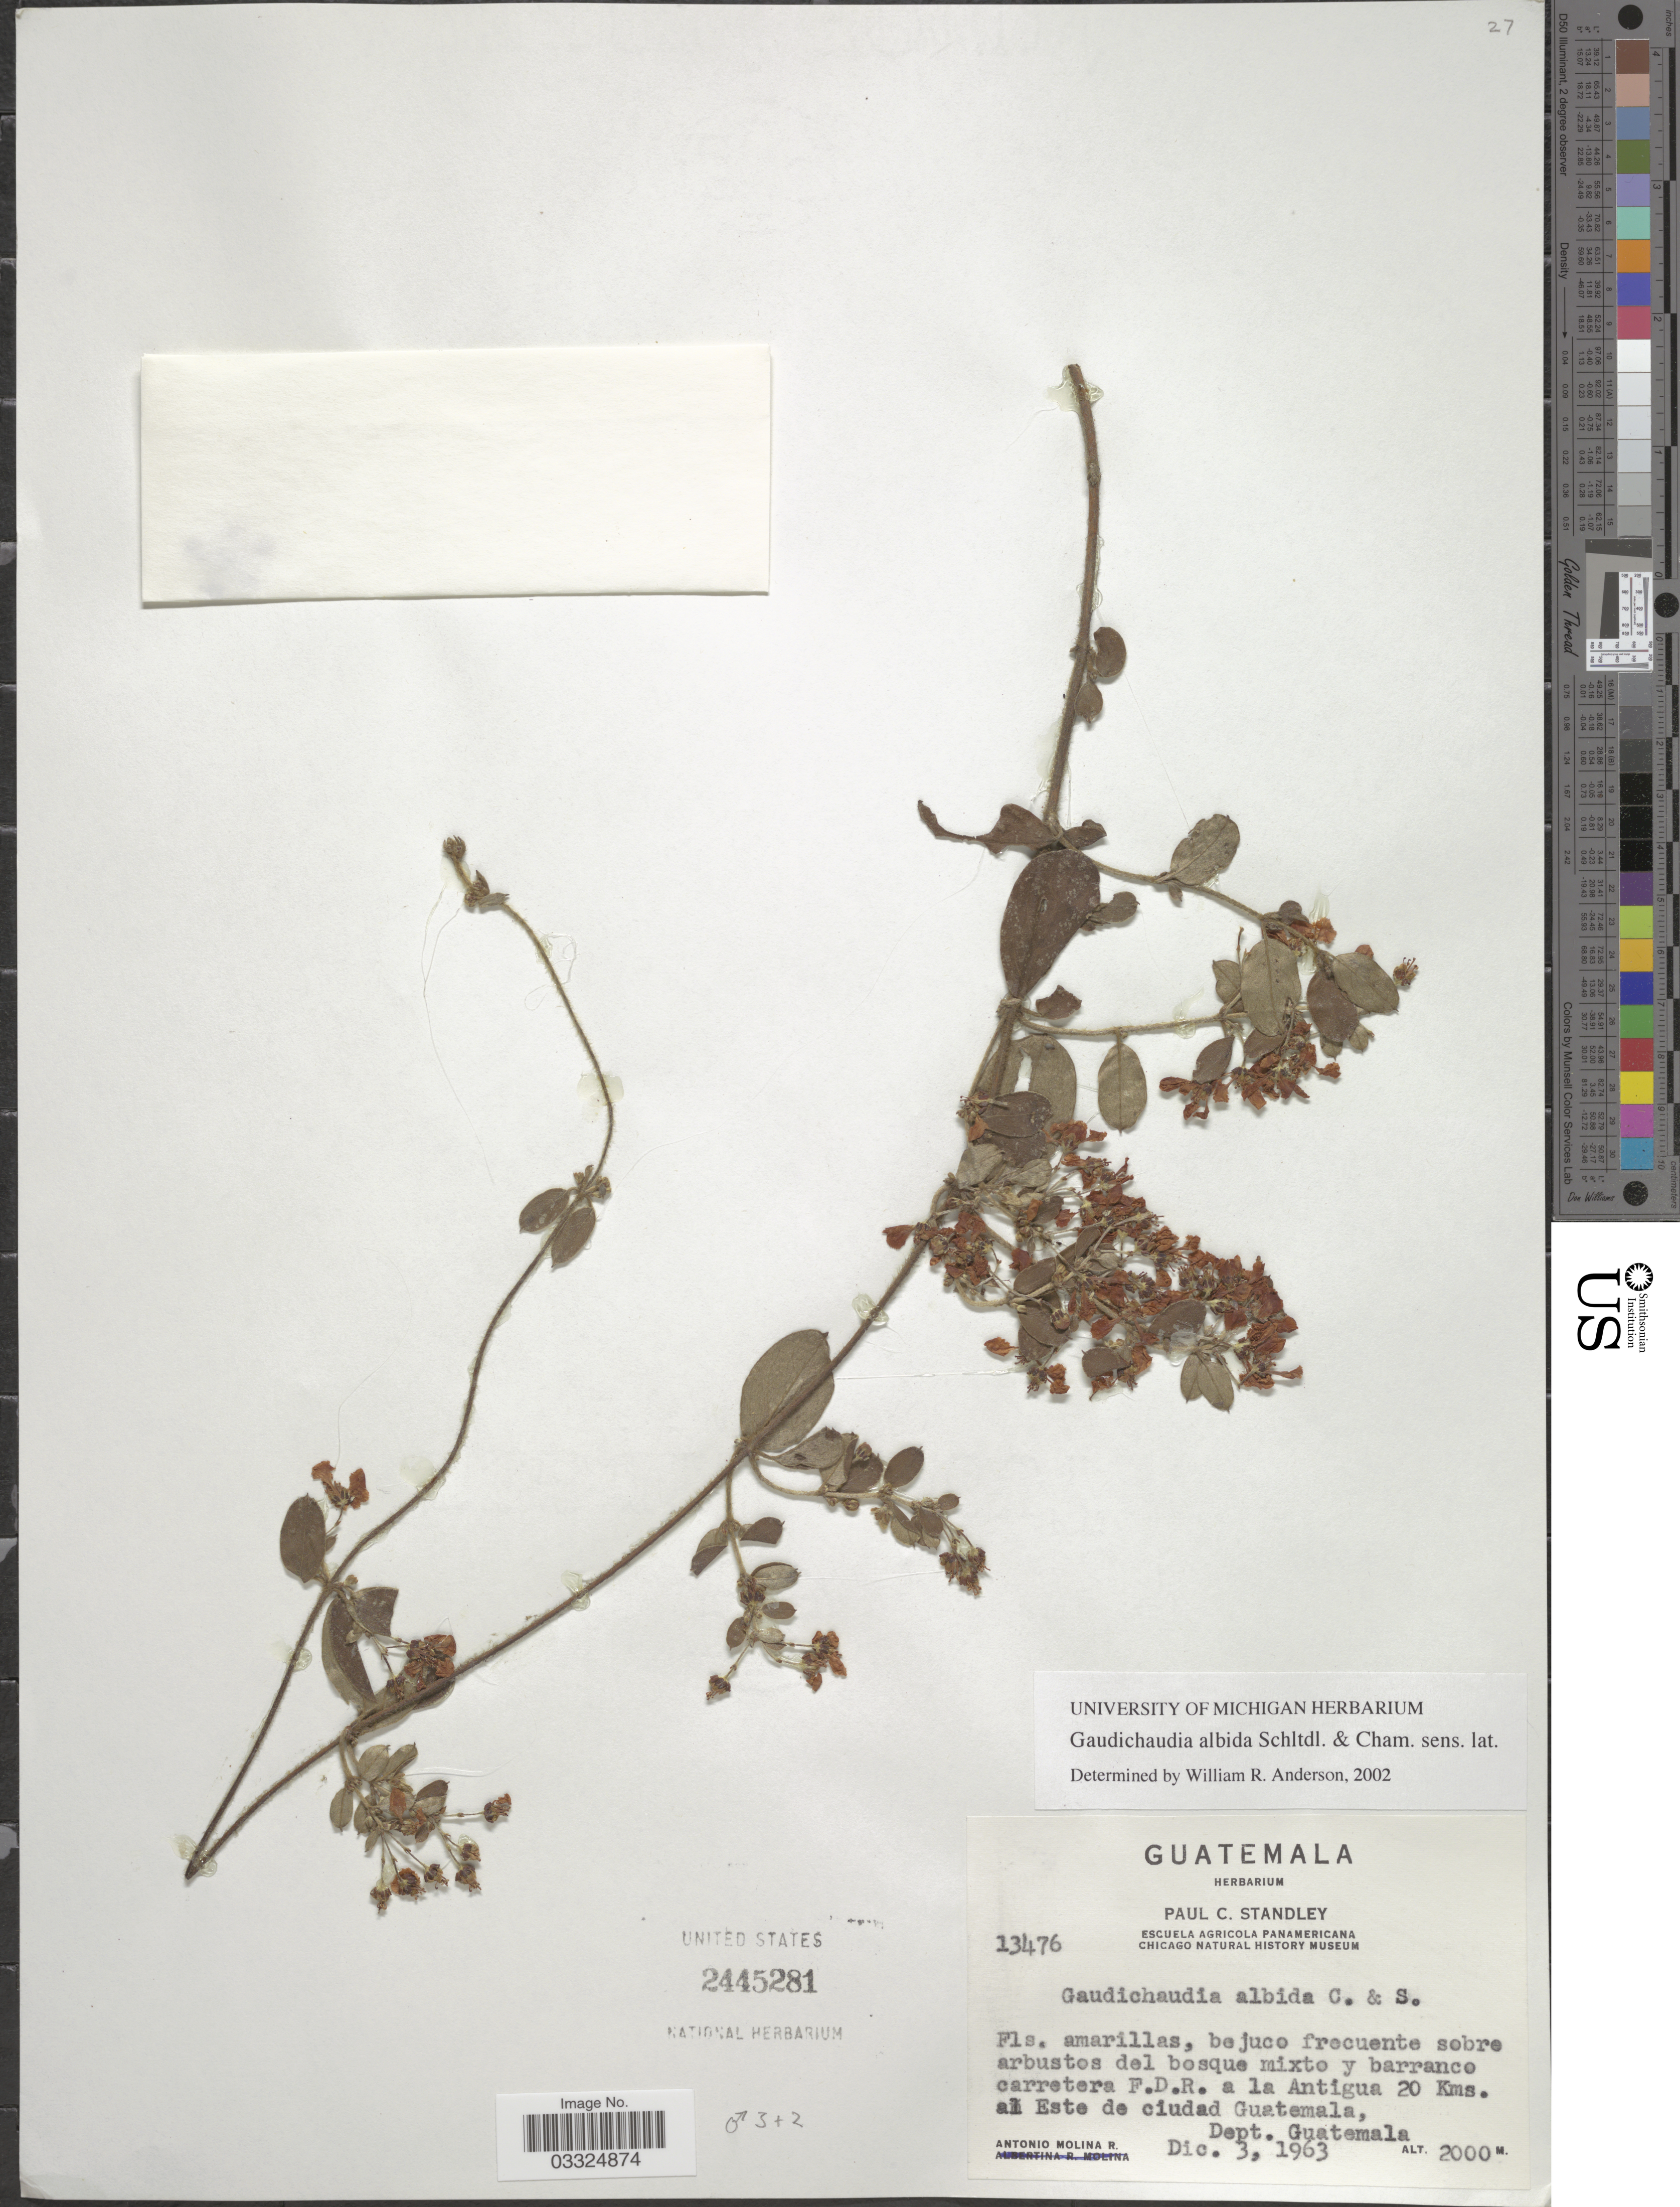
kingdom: Plantae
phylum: Tracheophyta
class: Magnoliopsida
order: Malpighiales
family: Malpighiaceae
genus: Gaudichaudia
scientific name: Gaudichaudia albida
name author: Schltdl. & Cham.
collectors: A. Molina R.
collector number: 13476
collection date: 1963-12-03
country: Guatemala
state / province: Guatemala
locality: Del bosque mixto y barranco carretera F.D.R. a la Antigua 20 Kms al Este de ciudad Guatemala, Dept. Guatemala.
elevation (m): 2000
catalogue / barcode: US 2445281